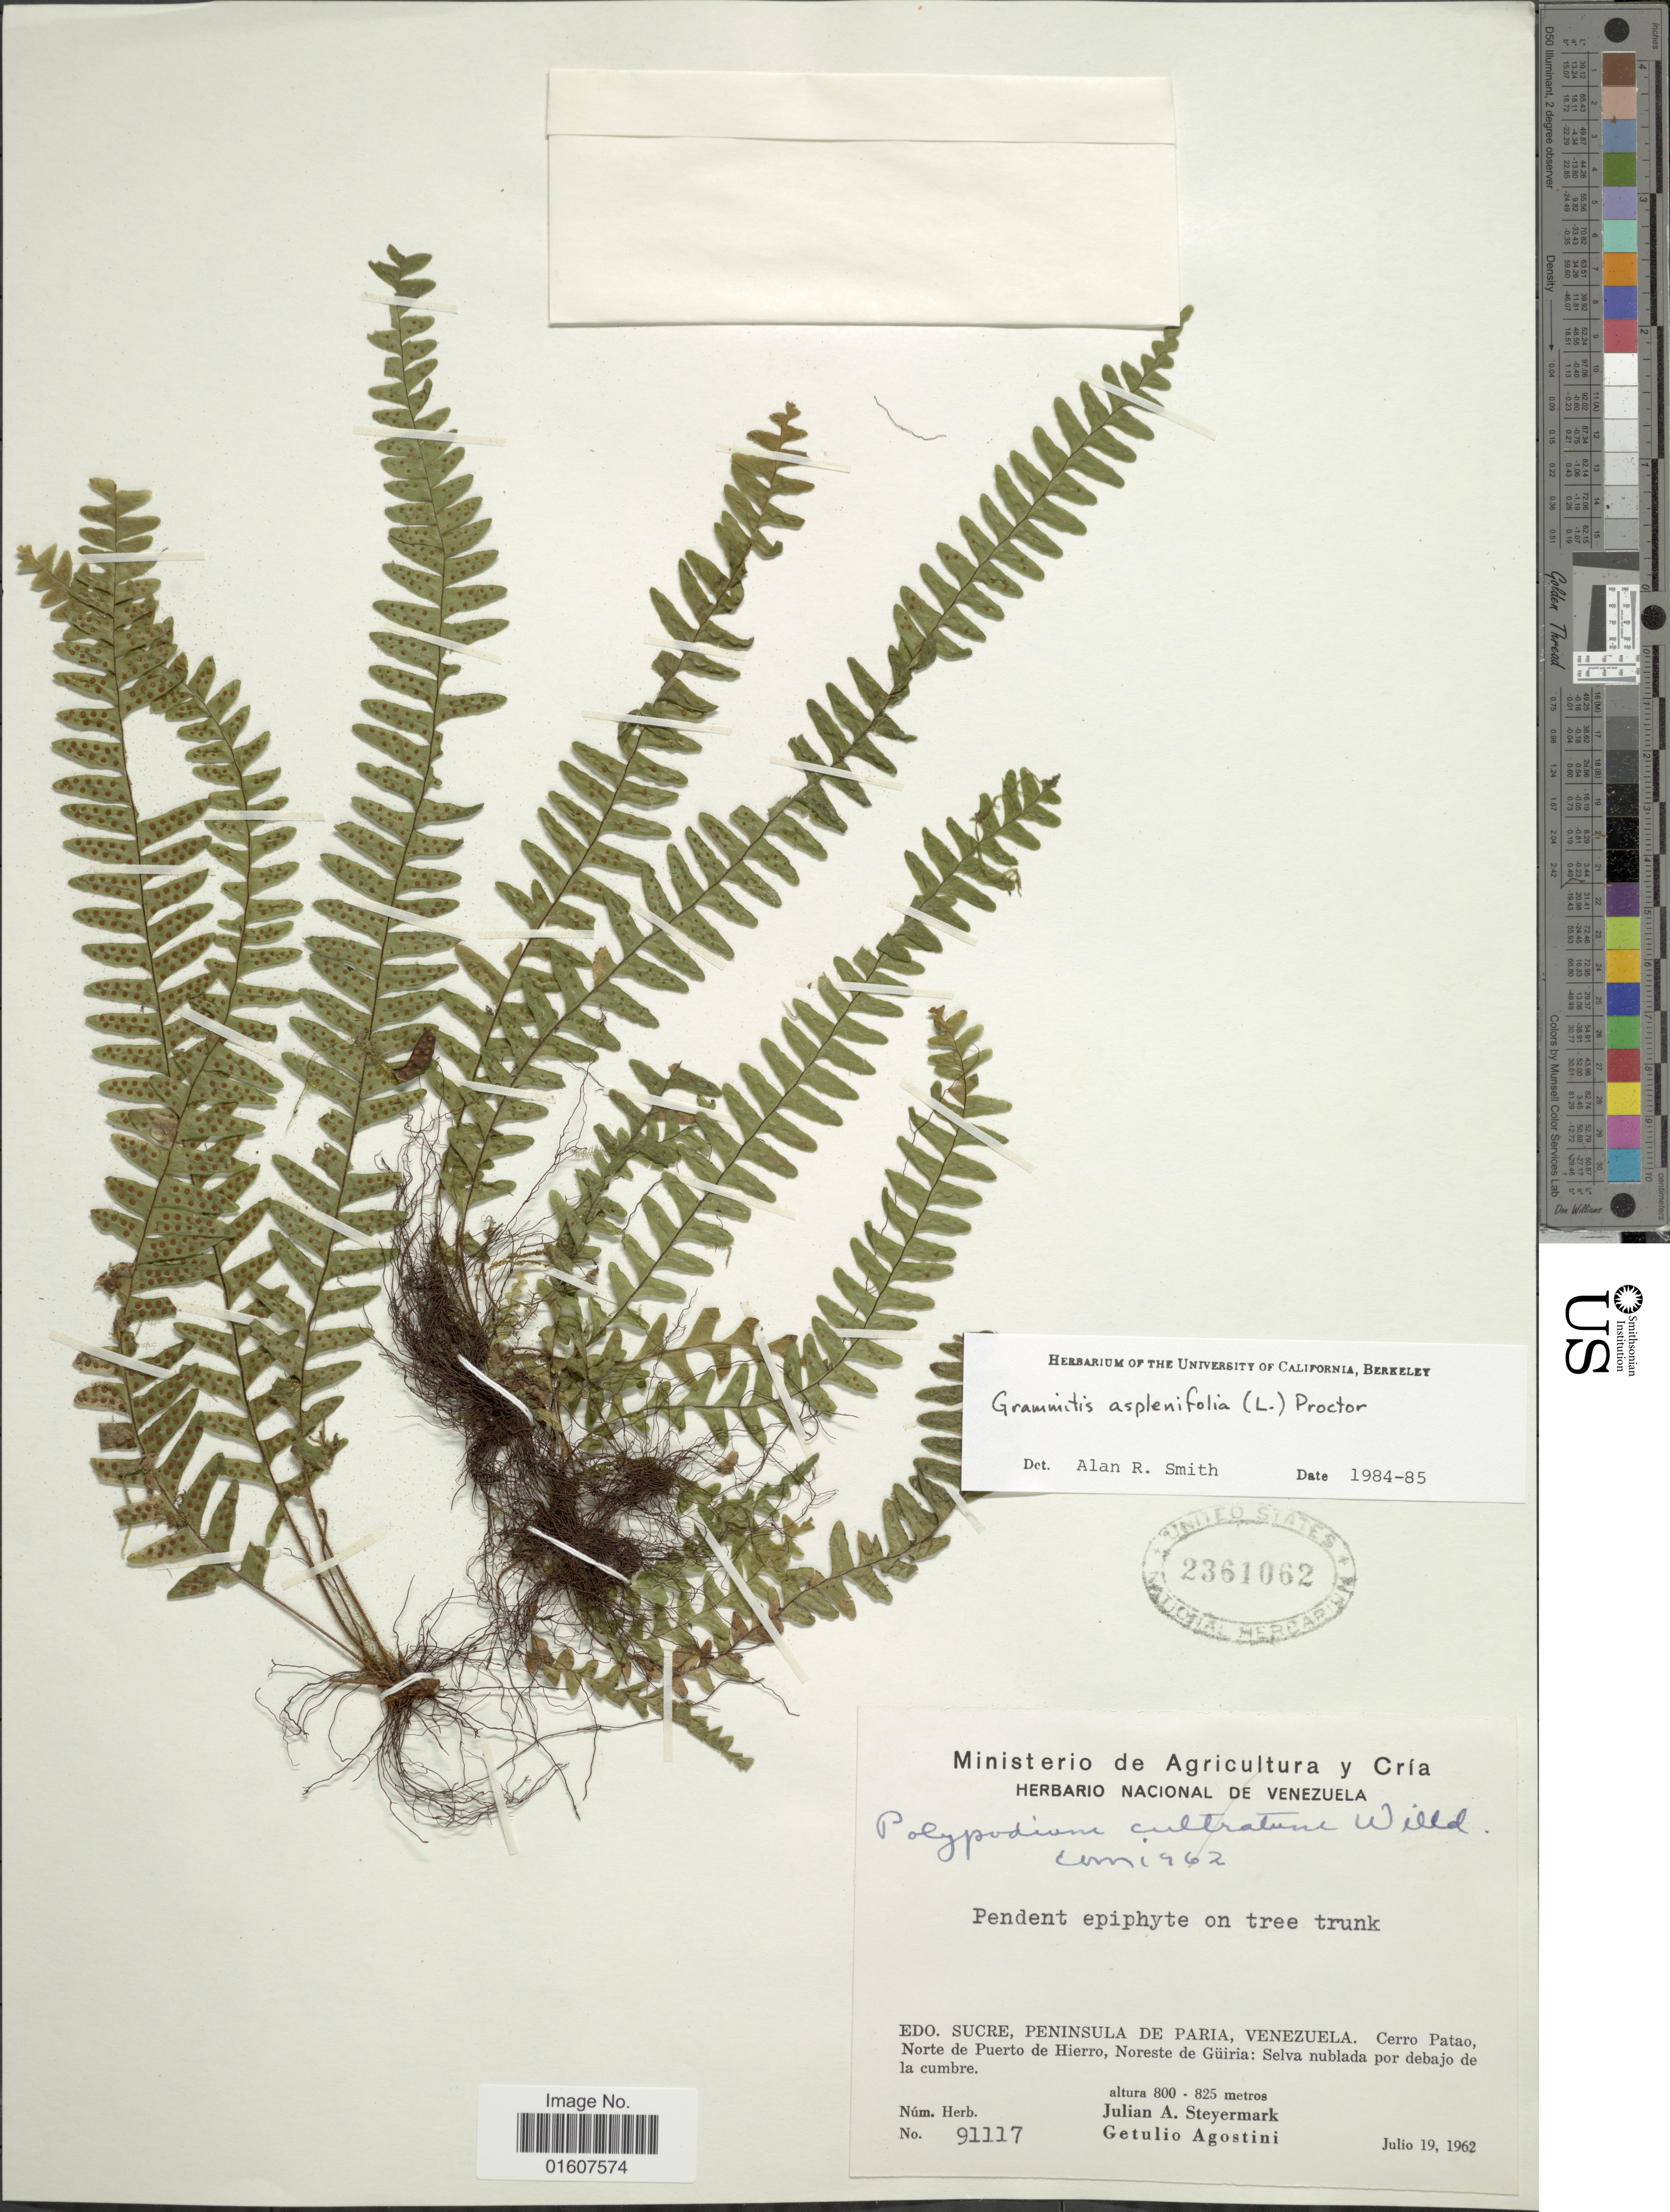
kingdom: Plantae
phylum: Tracheophyta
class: Polypodiopsida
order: Polypodiales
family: Polypodiaceae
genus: Terpsichore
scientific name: Terpsichore asplenifolia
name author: (L.) A.R. Sm.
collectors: J. Steyermark & G. Agostini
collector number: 91117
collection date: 1962-07-19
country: Venezuela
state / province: Sucre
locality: Edo. Sucre, Peninsula de Paria, Cerro Patao, Norte de Puero de Hierro, Noreste de Güiria: Selva nublada por debajo de la cumbre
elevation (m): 800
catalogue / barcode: US 2361062